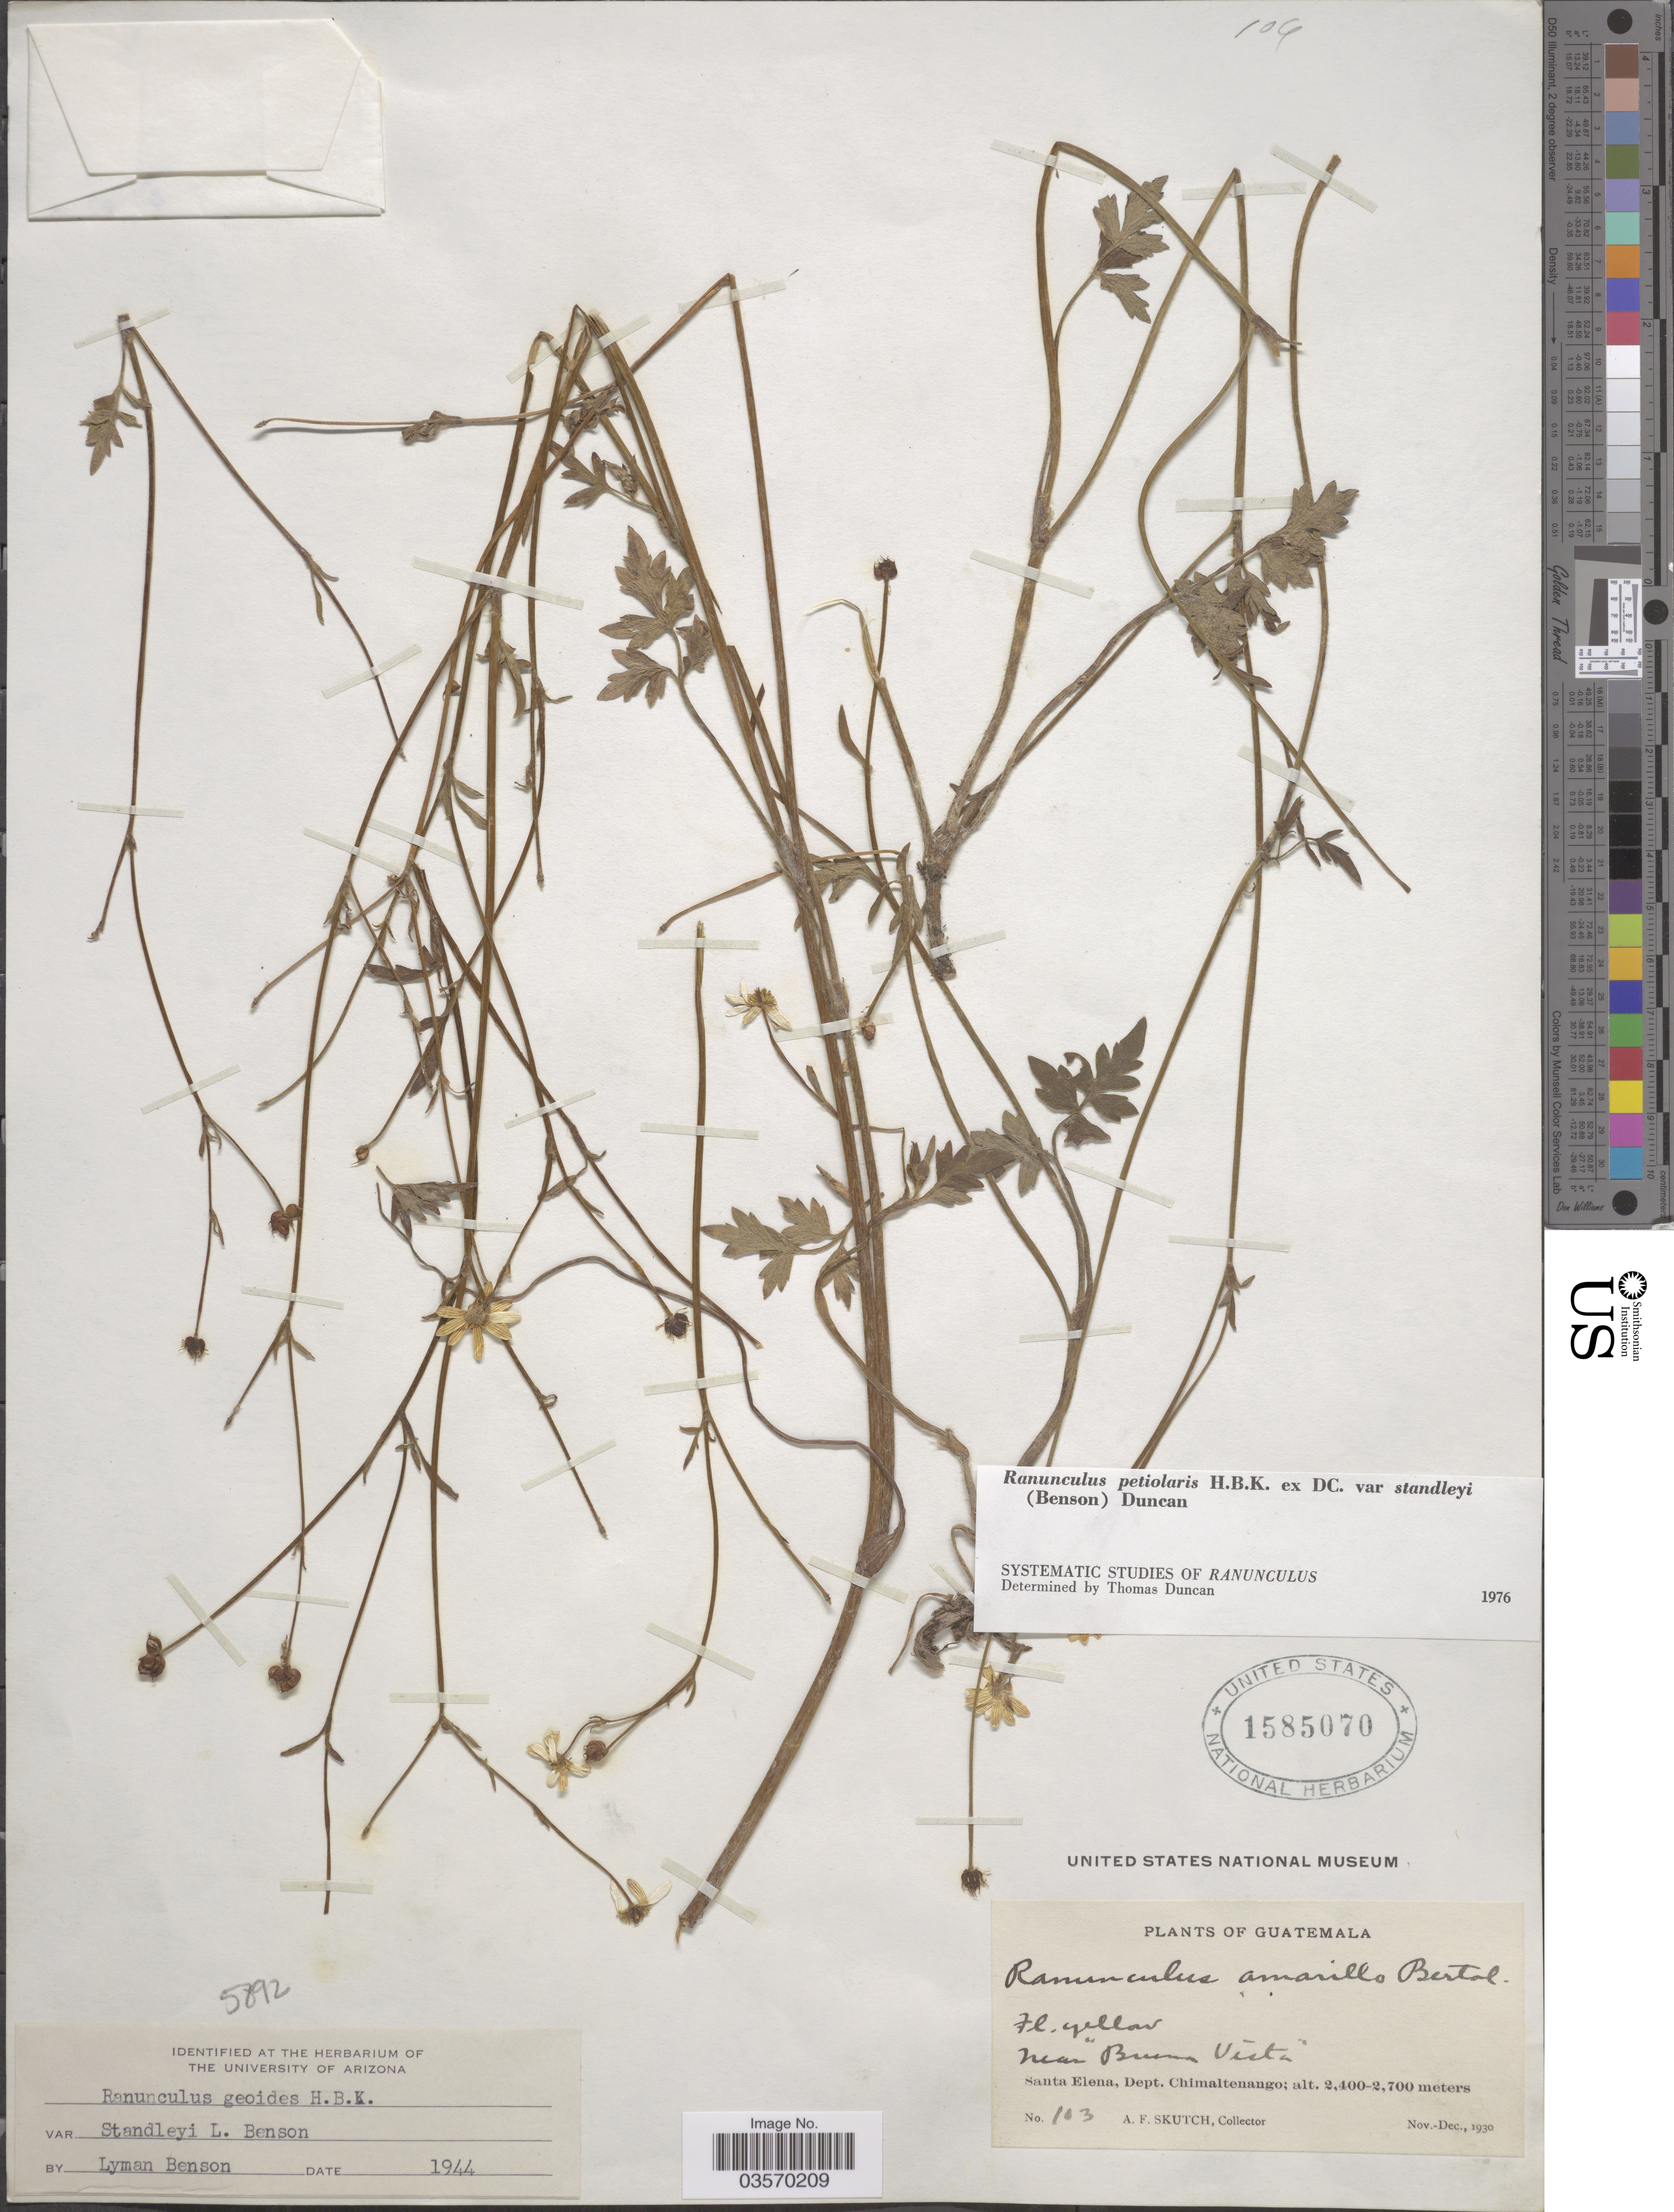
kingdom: Plantae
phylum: Tracheophyta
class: Magnoliopsida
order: Ranunculales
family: Ranunculaceae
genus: Ranunculus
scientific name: Ranunculus petiolaris var. standleyi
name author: (L.D. Benson) T. Duncan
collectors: A. F. Skutch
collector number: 103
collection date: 1930-11/1930-12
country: Guatemala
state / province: Chimaltenango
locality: Near Buena Vista. Santa Elena, Dept. Chimaltenango.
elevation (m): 2400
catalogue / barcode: US 1585070